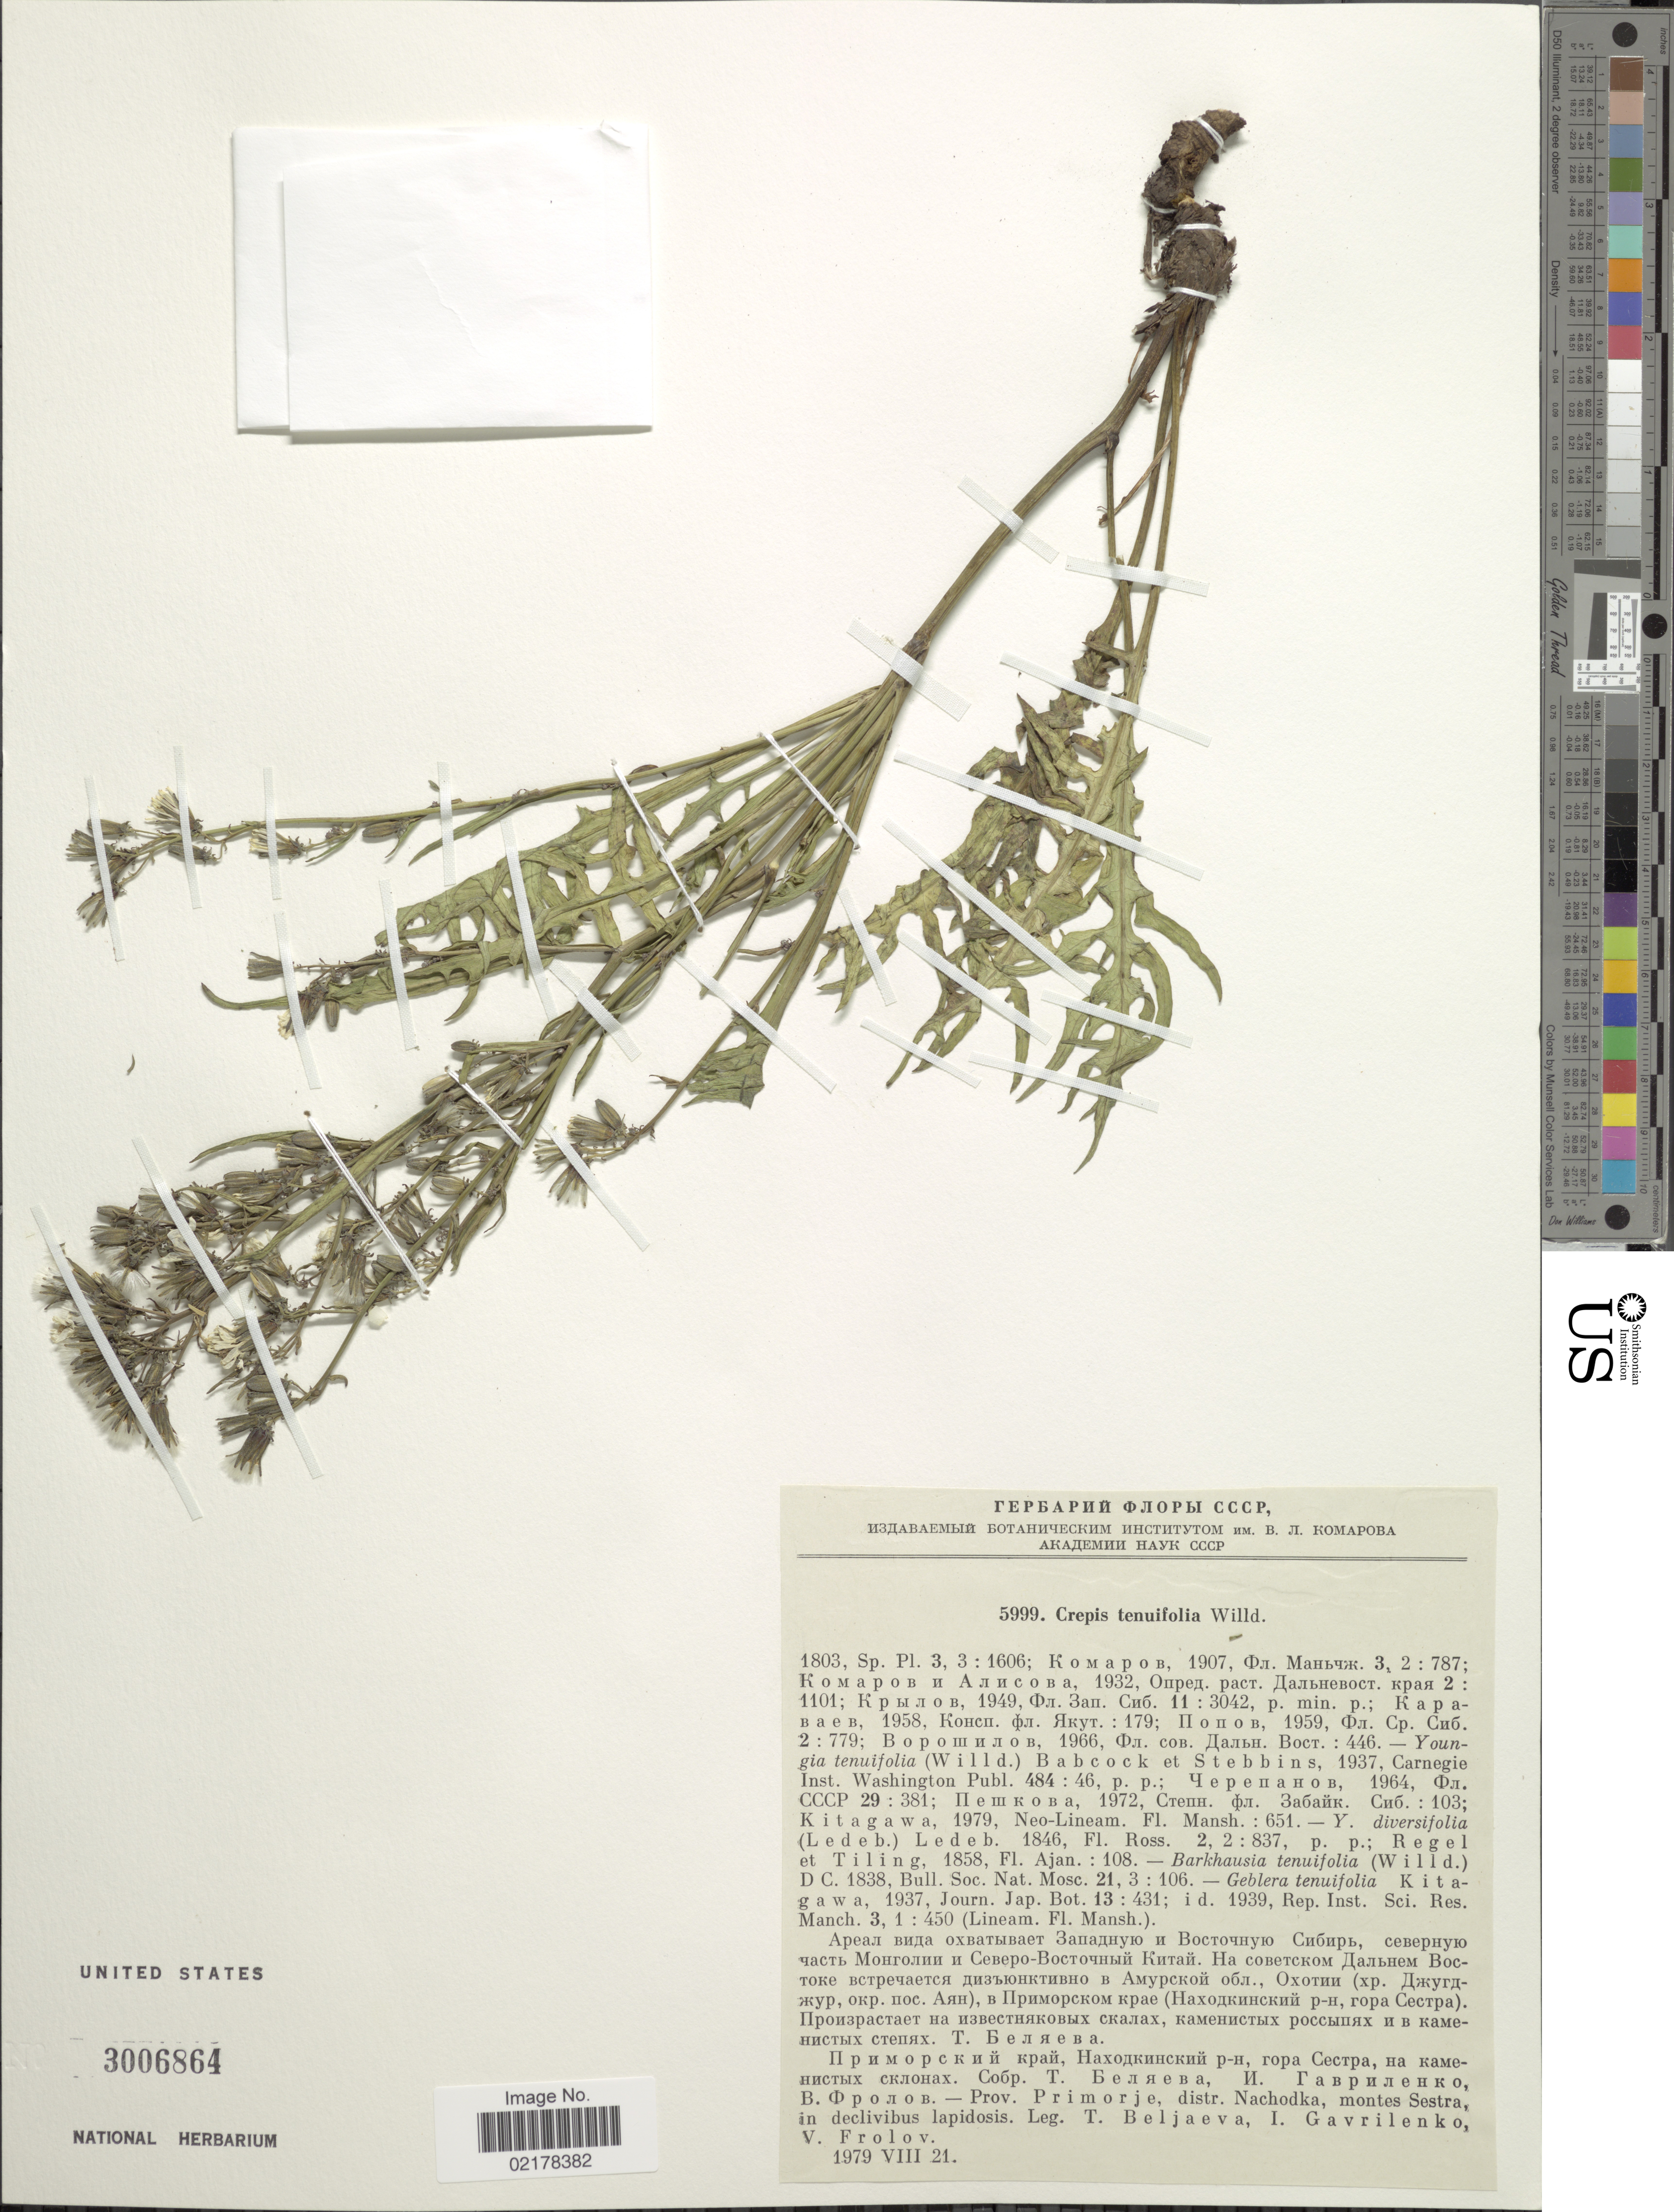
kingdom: Plantae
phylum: Tracheophyta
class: Magnoliopsida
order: Asterales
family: Asteraceae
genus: Crepidifolium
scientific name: Crepidifolium tenuifolium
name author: (Willd.) Sennikov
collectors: T. Beljaeva & I. Gavrilenko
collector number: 5999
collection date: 1979-08-21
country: Russian Federation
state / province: Primorsky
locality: Prov. Primorye, distr. Nachodka, montes Sestra in declivibus laipdosis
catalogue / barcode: US 3006864